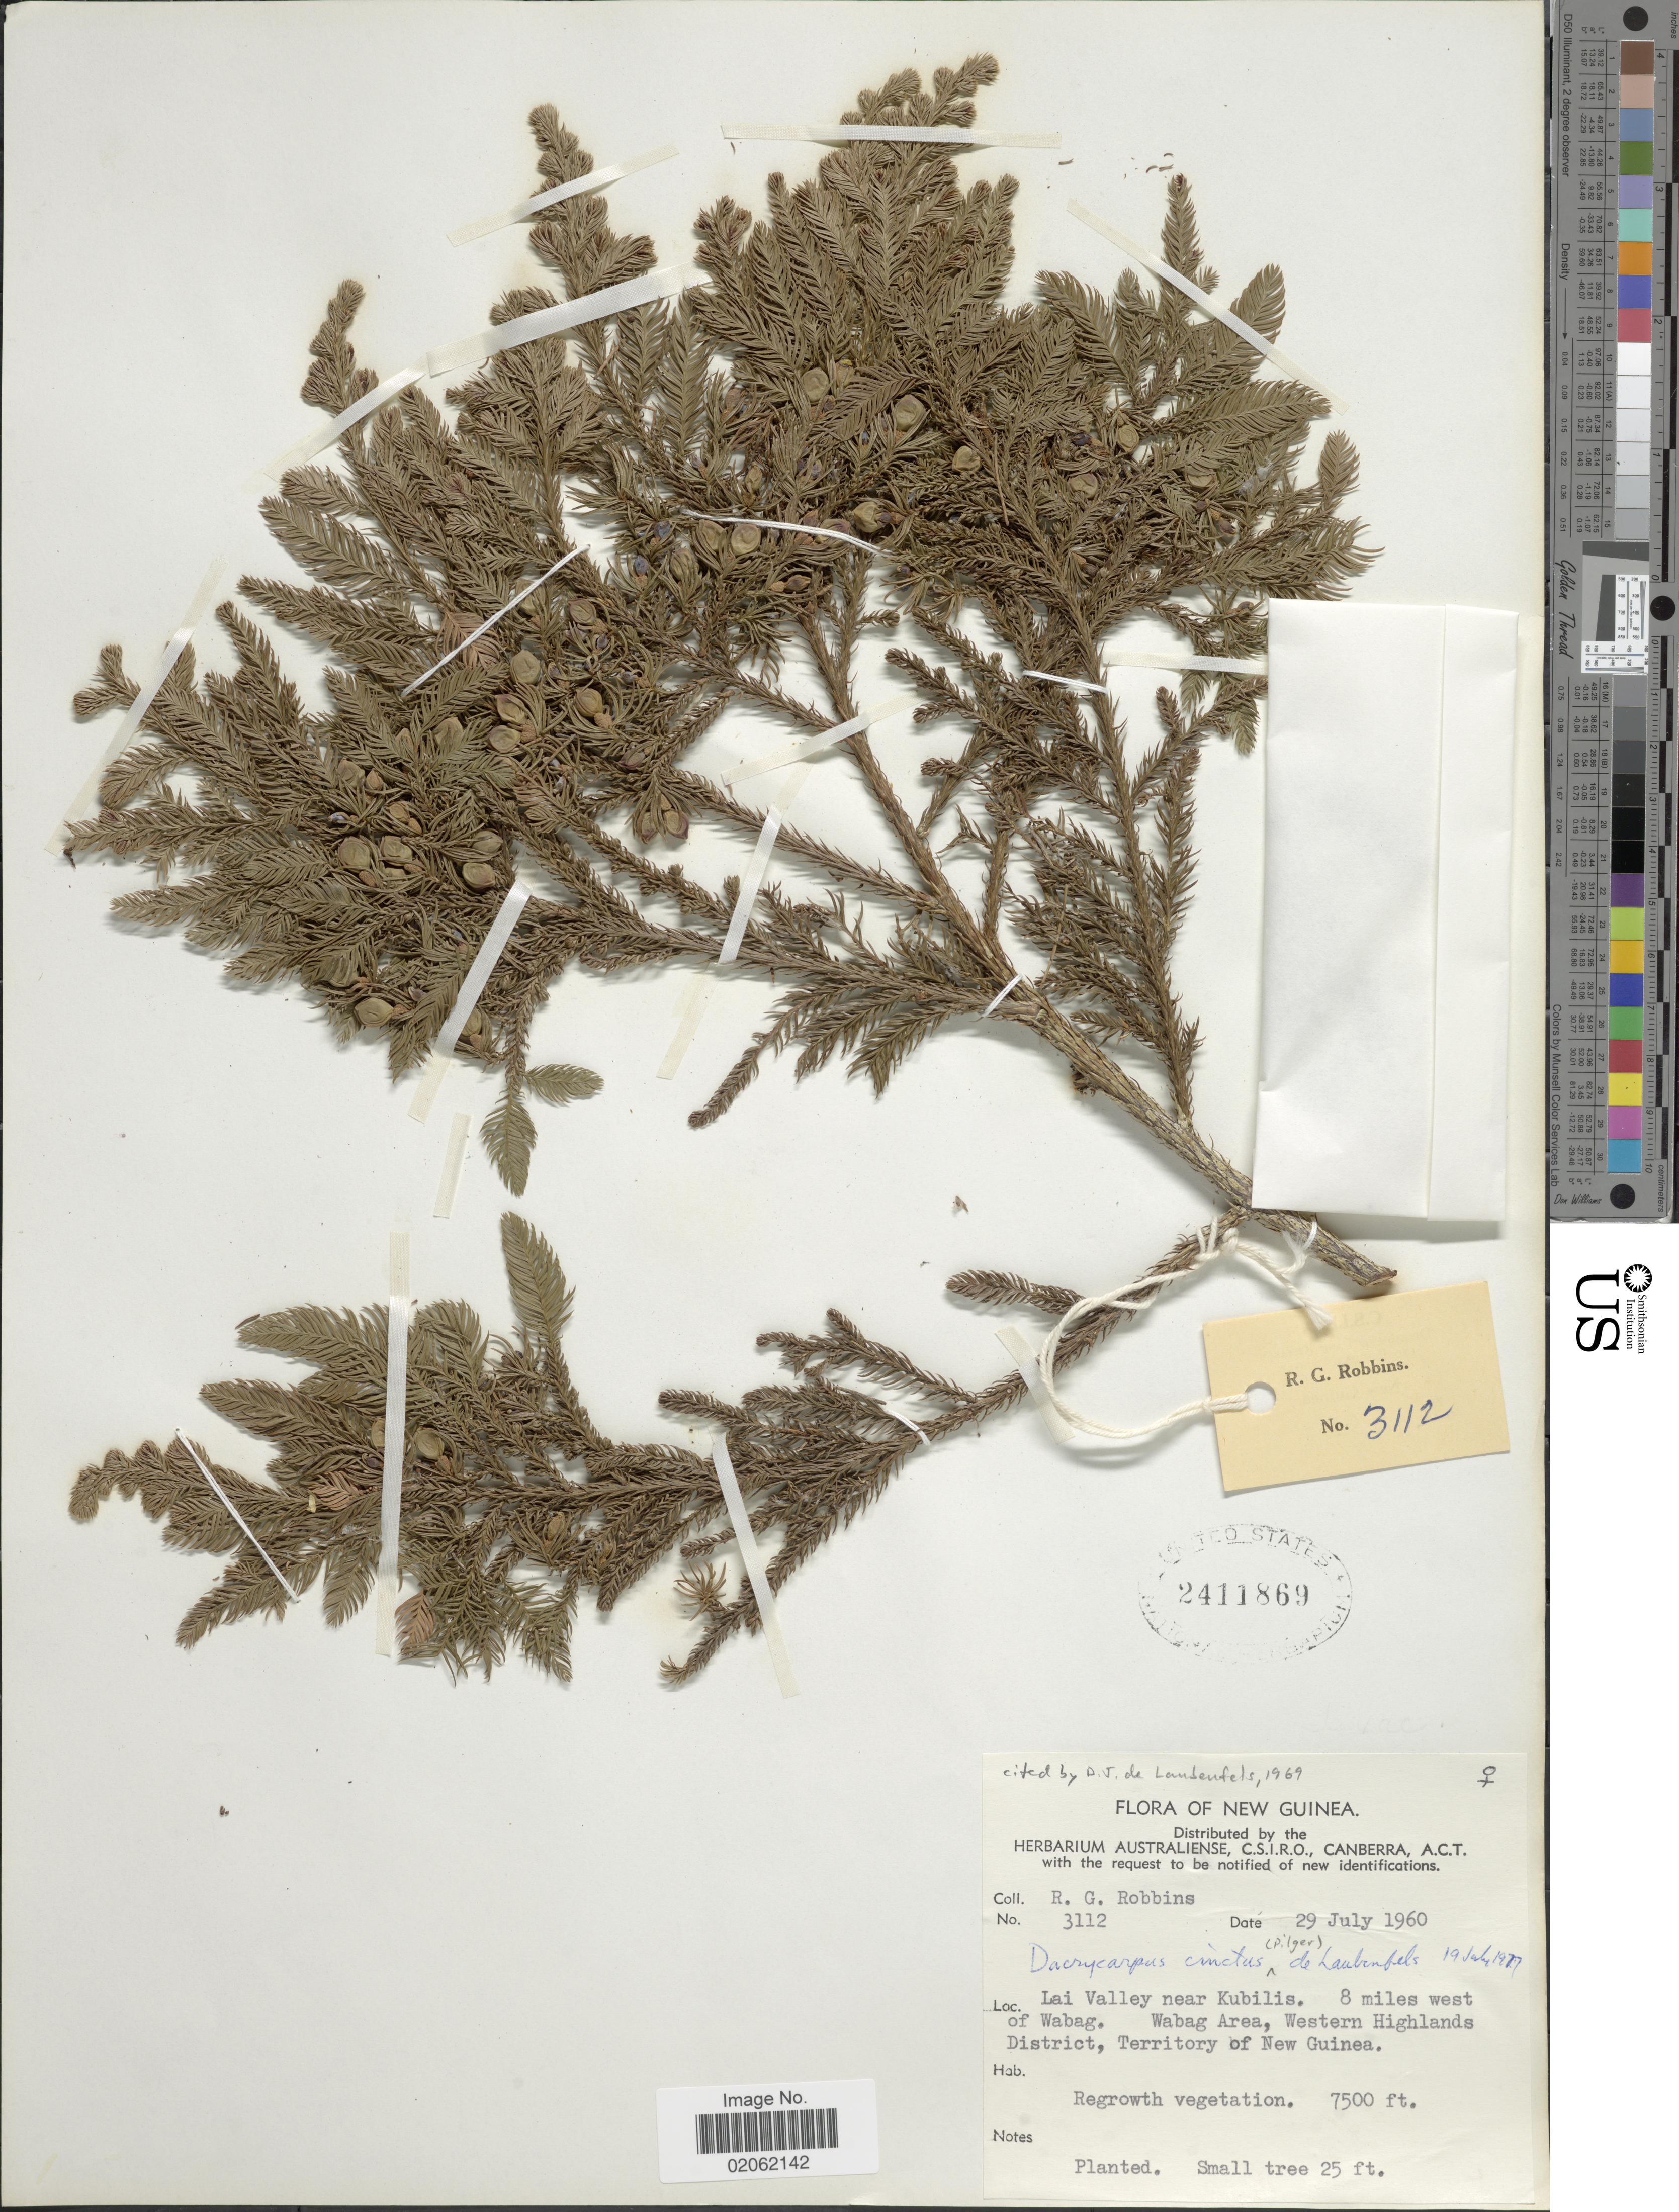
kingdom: Plantae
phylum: Tracheophyta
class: Pinopsida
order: Pinales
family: Podocarpaceae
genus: Dacrycarpus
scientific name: Dacrycarpus cinctus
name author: (Pilg.) de Laub.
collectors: R. Robbins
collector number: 3112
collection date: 1960-07-29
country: Papua New Guinea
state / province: Western Highlands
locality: New Guinea, Lai Valley near Kubilis. 8 miles west of Wabag. Wabag Area, Western Highlands District, Territory of New Guinea, Regrowth vegetation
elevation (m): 2286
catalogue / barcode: US 2411869